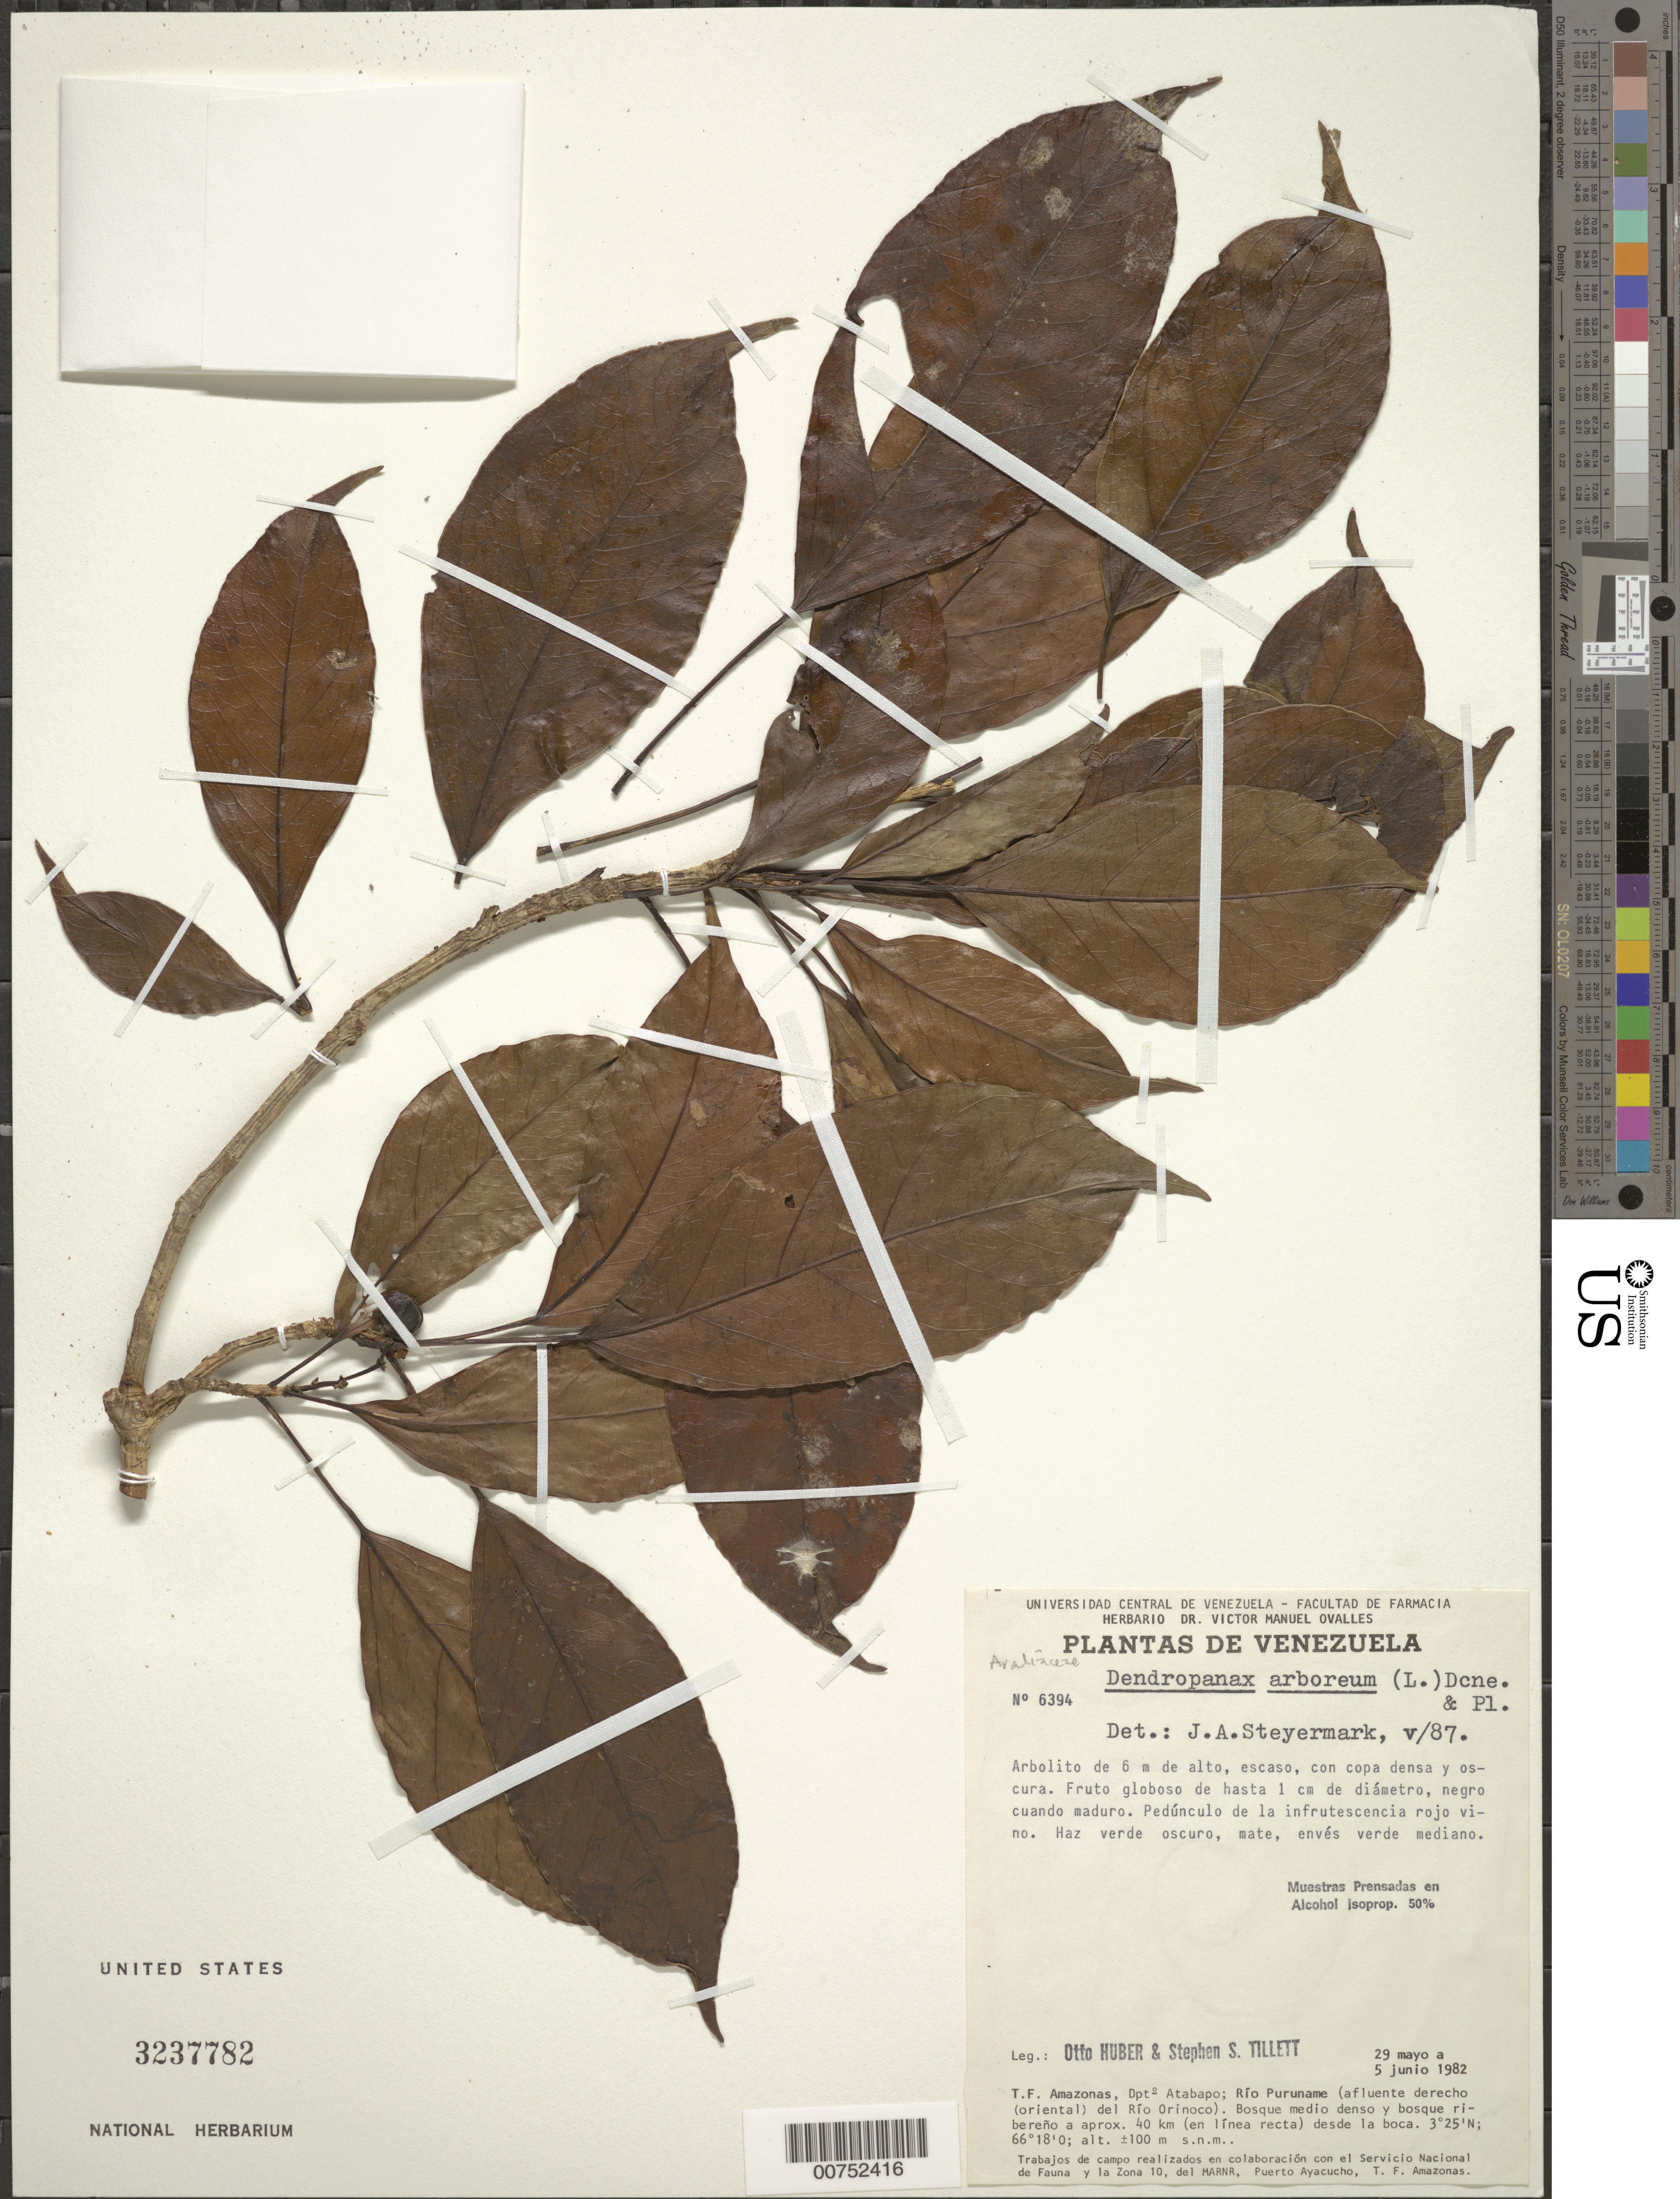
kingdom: Plantae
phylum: Tracheophyta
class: Magnoliopsida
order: Apiales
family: Araliaceae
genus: Dendropanax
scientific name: Dendropanax arboreus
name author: (L.) Decne. & Planch.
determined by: Steyermark, Julian A., (VEN)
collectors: O. Huber & S. S. Tillett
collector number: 6394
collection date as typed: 29-May-82 to 5-Jun-82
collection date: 1982-05-29/1982-06-05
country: Venezuela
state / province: Amazonas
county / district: Atabapo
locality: Río Puruname, afluente derecho (oriental) del Río Orinoco, ca 40 km desde la boca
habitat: Bosque medio denso y bosque ribereño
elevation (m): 100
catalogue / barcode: US 3237782